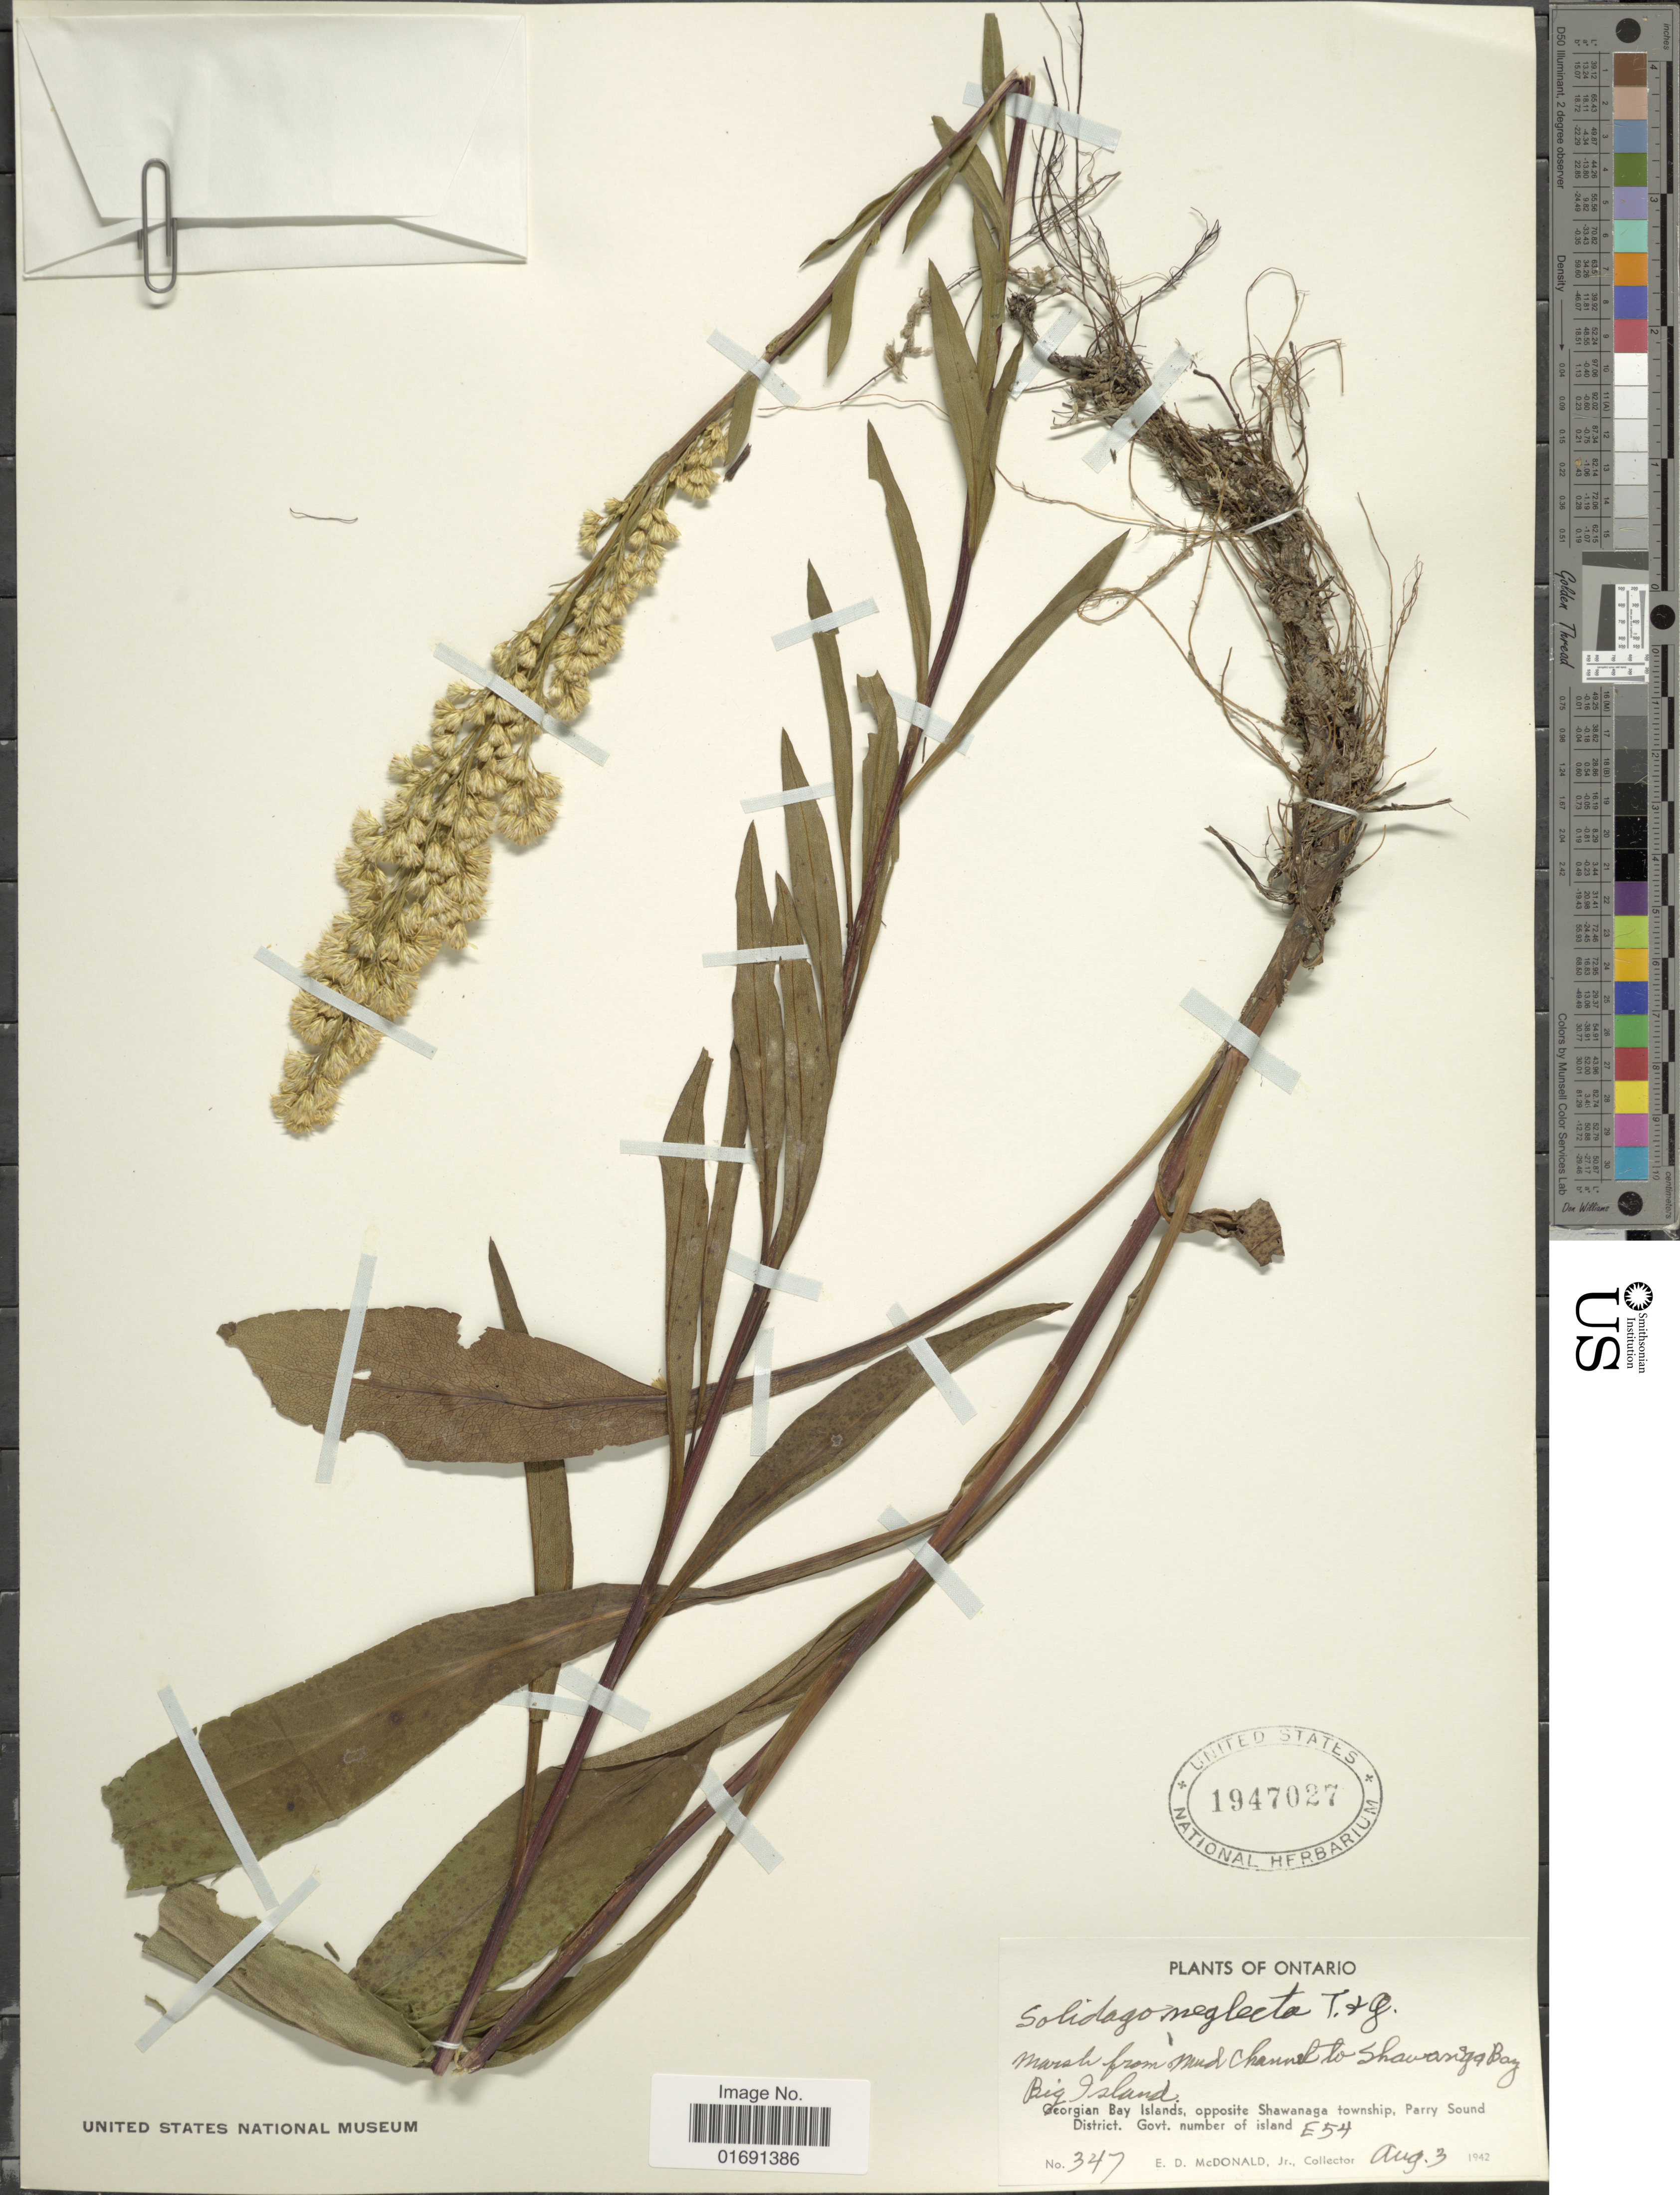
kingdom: Plantae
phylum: Tracheophyta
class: Magnoliopsida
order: Asterales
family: Asteraceae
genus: Solidago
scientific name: Solidago uniligulata var. neglecta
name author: Fernald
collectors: E. D. McDonald Jr.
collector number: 347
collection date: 1942-08-03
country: Canada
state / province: Ontario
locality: Marsh from Mud Channel to Shawanaga Bay, Big Island, Georgian Bay Islands, opposite Shawanaga township, Parry Sound District, Govt. number of Island E54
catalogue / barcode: US 1947027